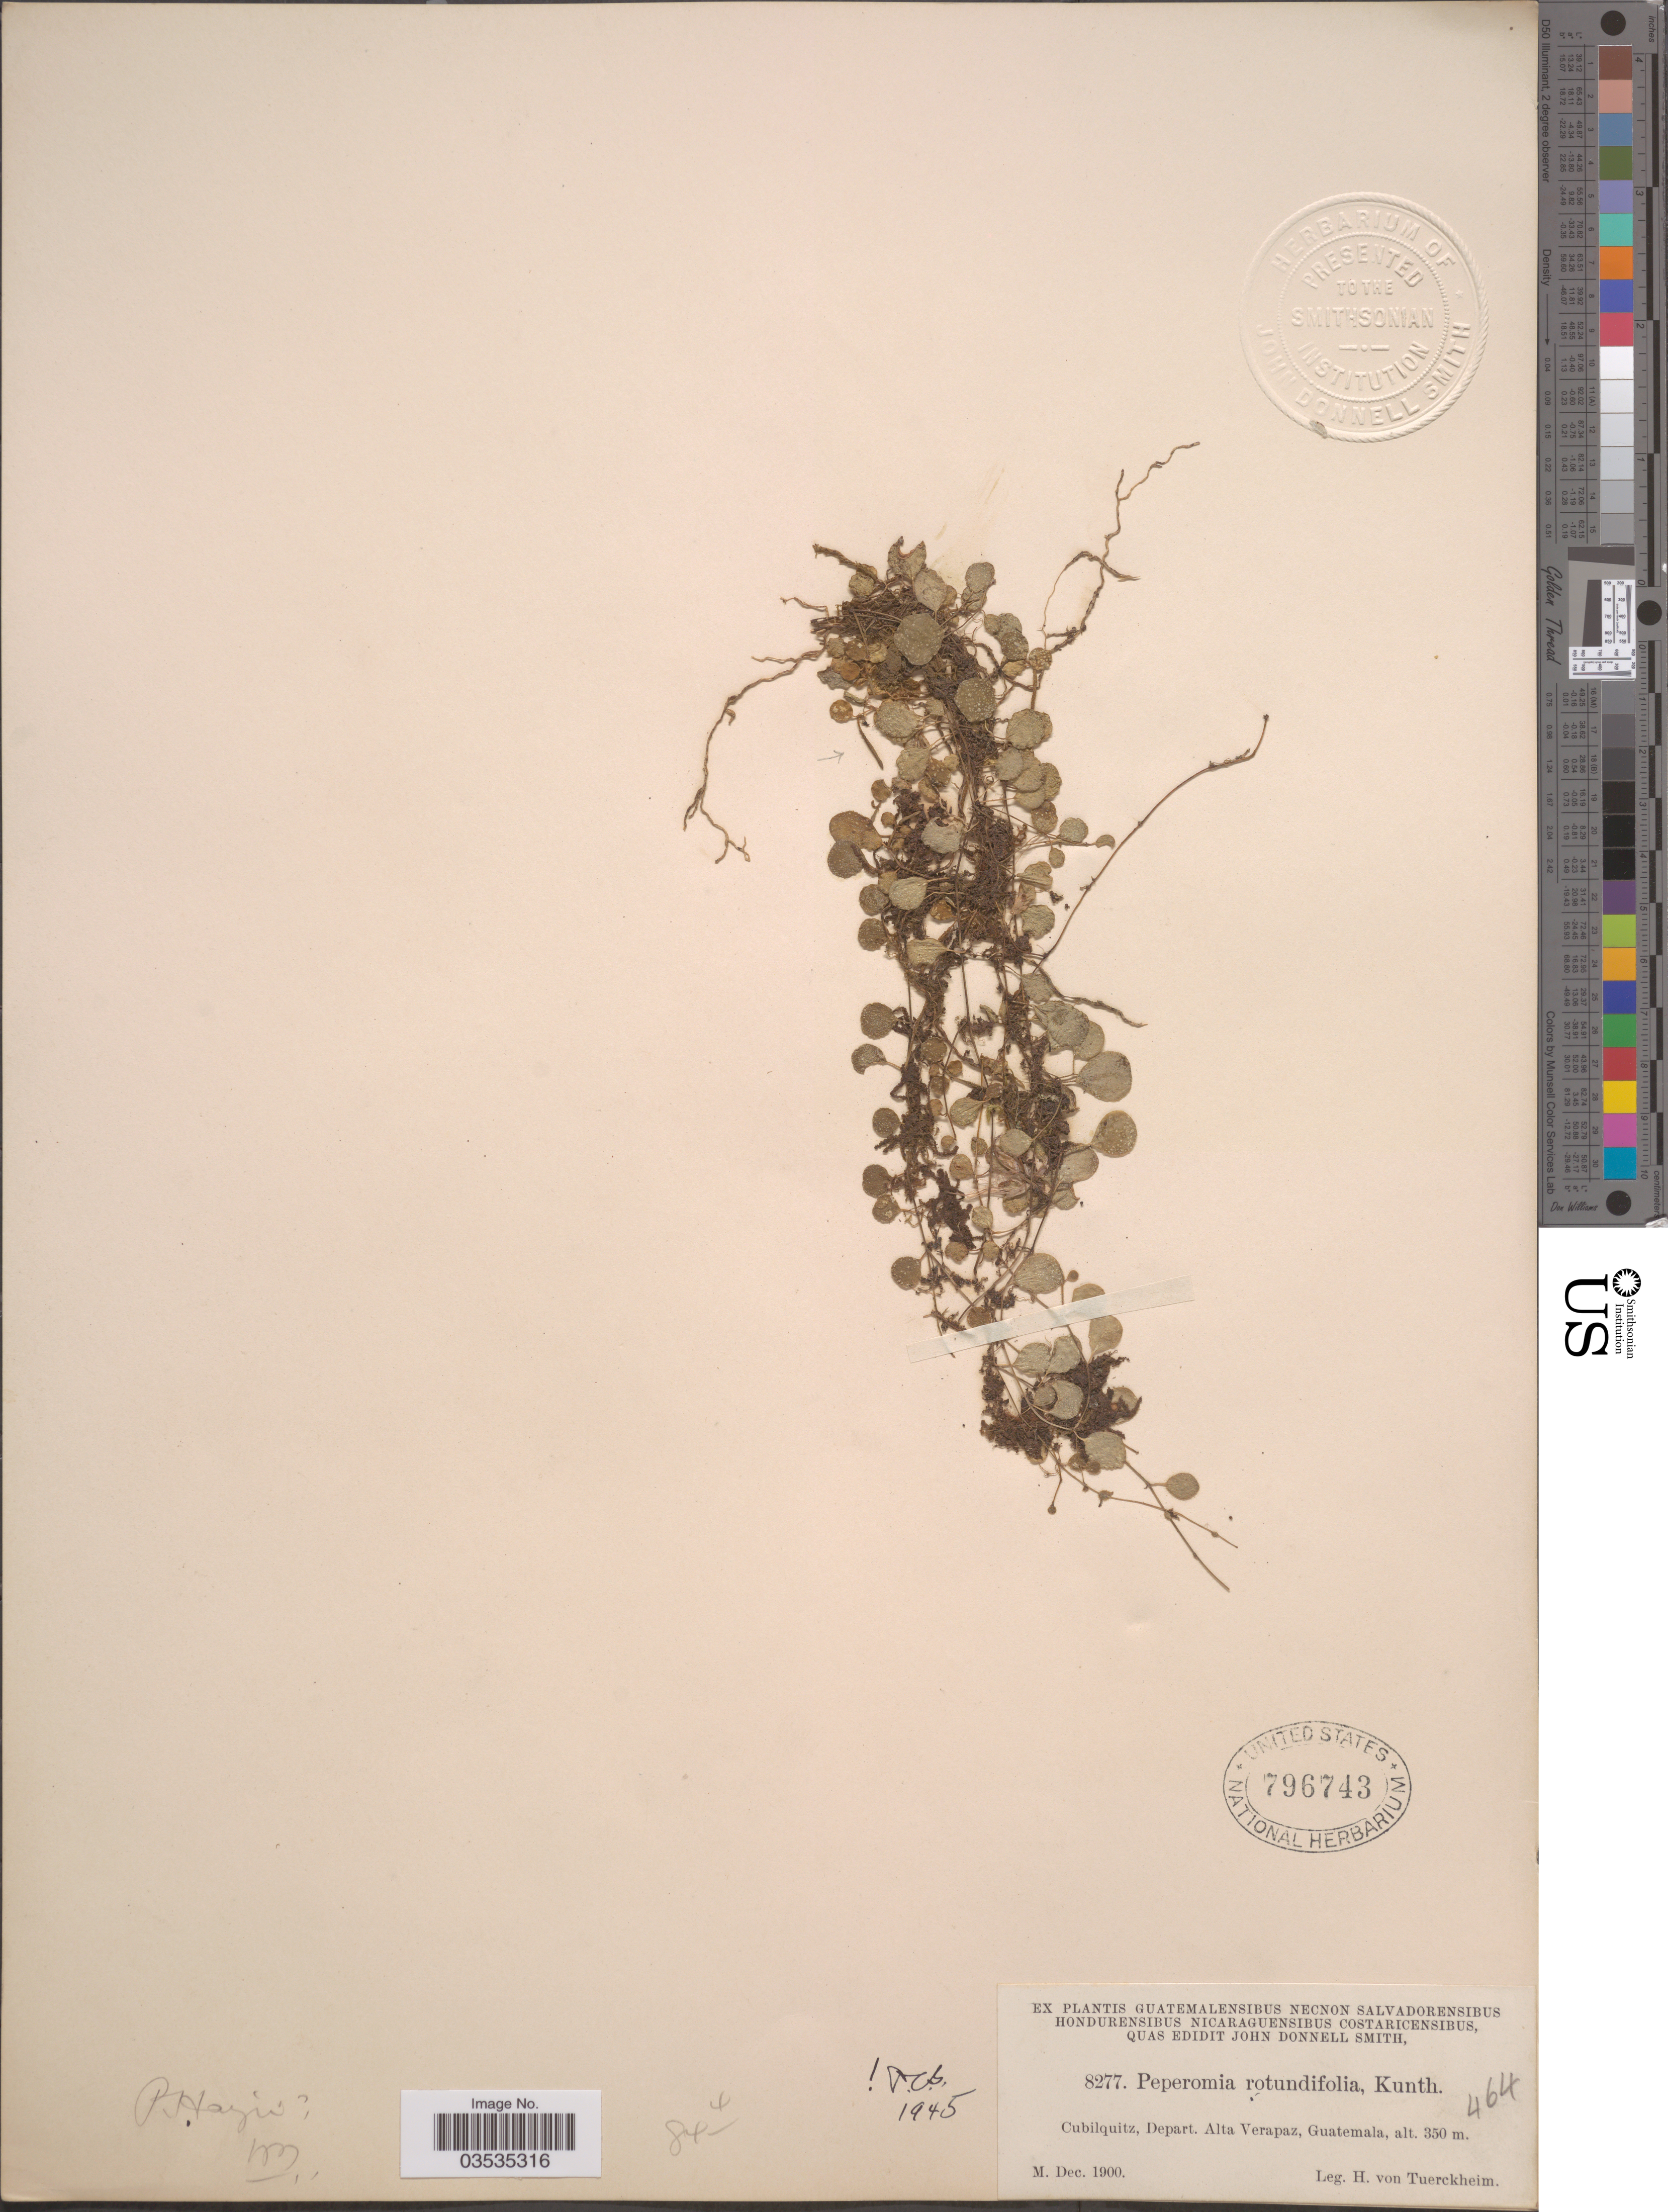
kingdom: Plantae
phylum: Tracheophyta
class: Magnoliopsida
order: Piperales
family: Piperaceae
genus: Peperomia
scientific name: Peperomia rotundifolia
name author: (L.) Kunth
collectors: H. von Türckheim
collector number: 8277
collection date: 1900-12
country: Guatemala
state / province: Alta Verapaz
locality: Cubilquitz, Depart. Alta Verapaz.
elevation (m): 350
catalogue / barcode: US 796743